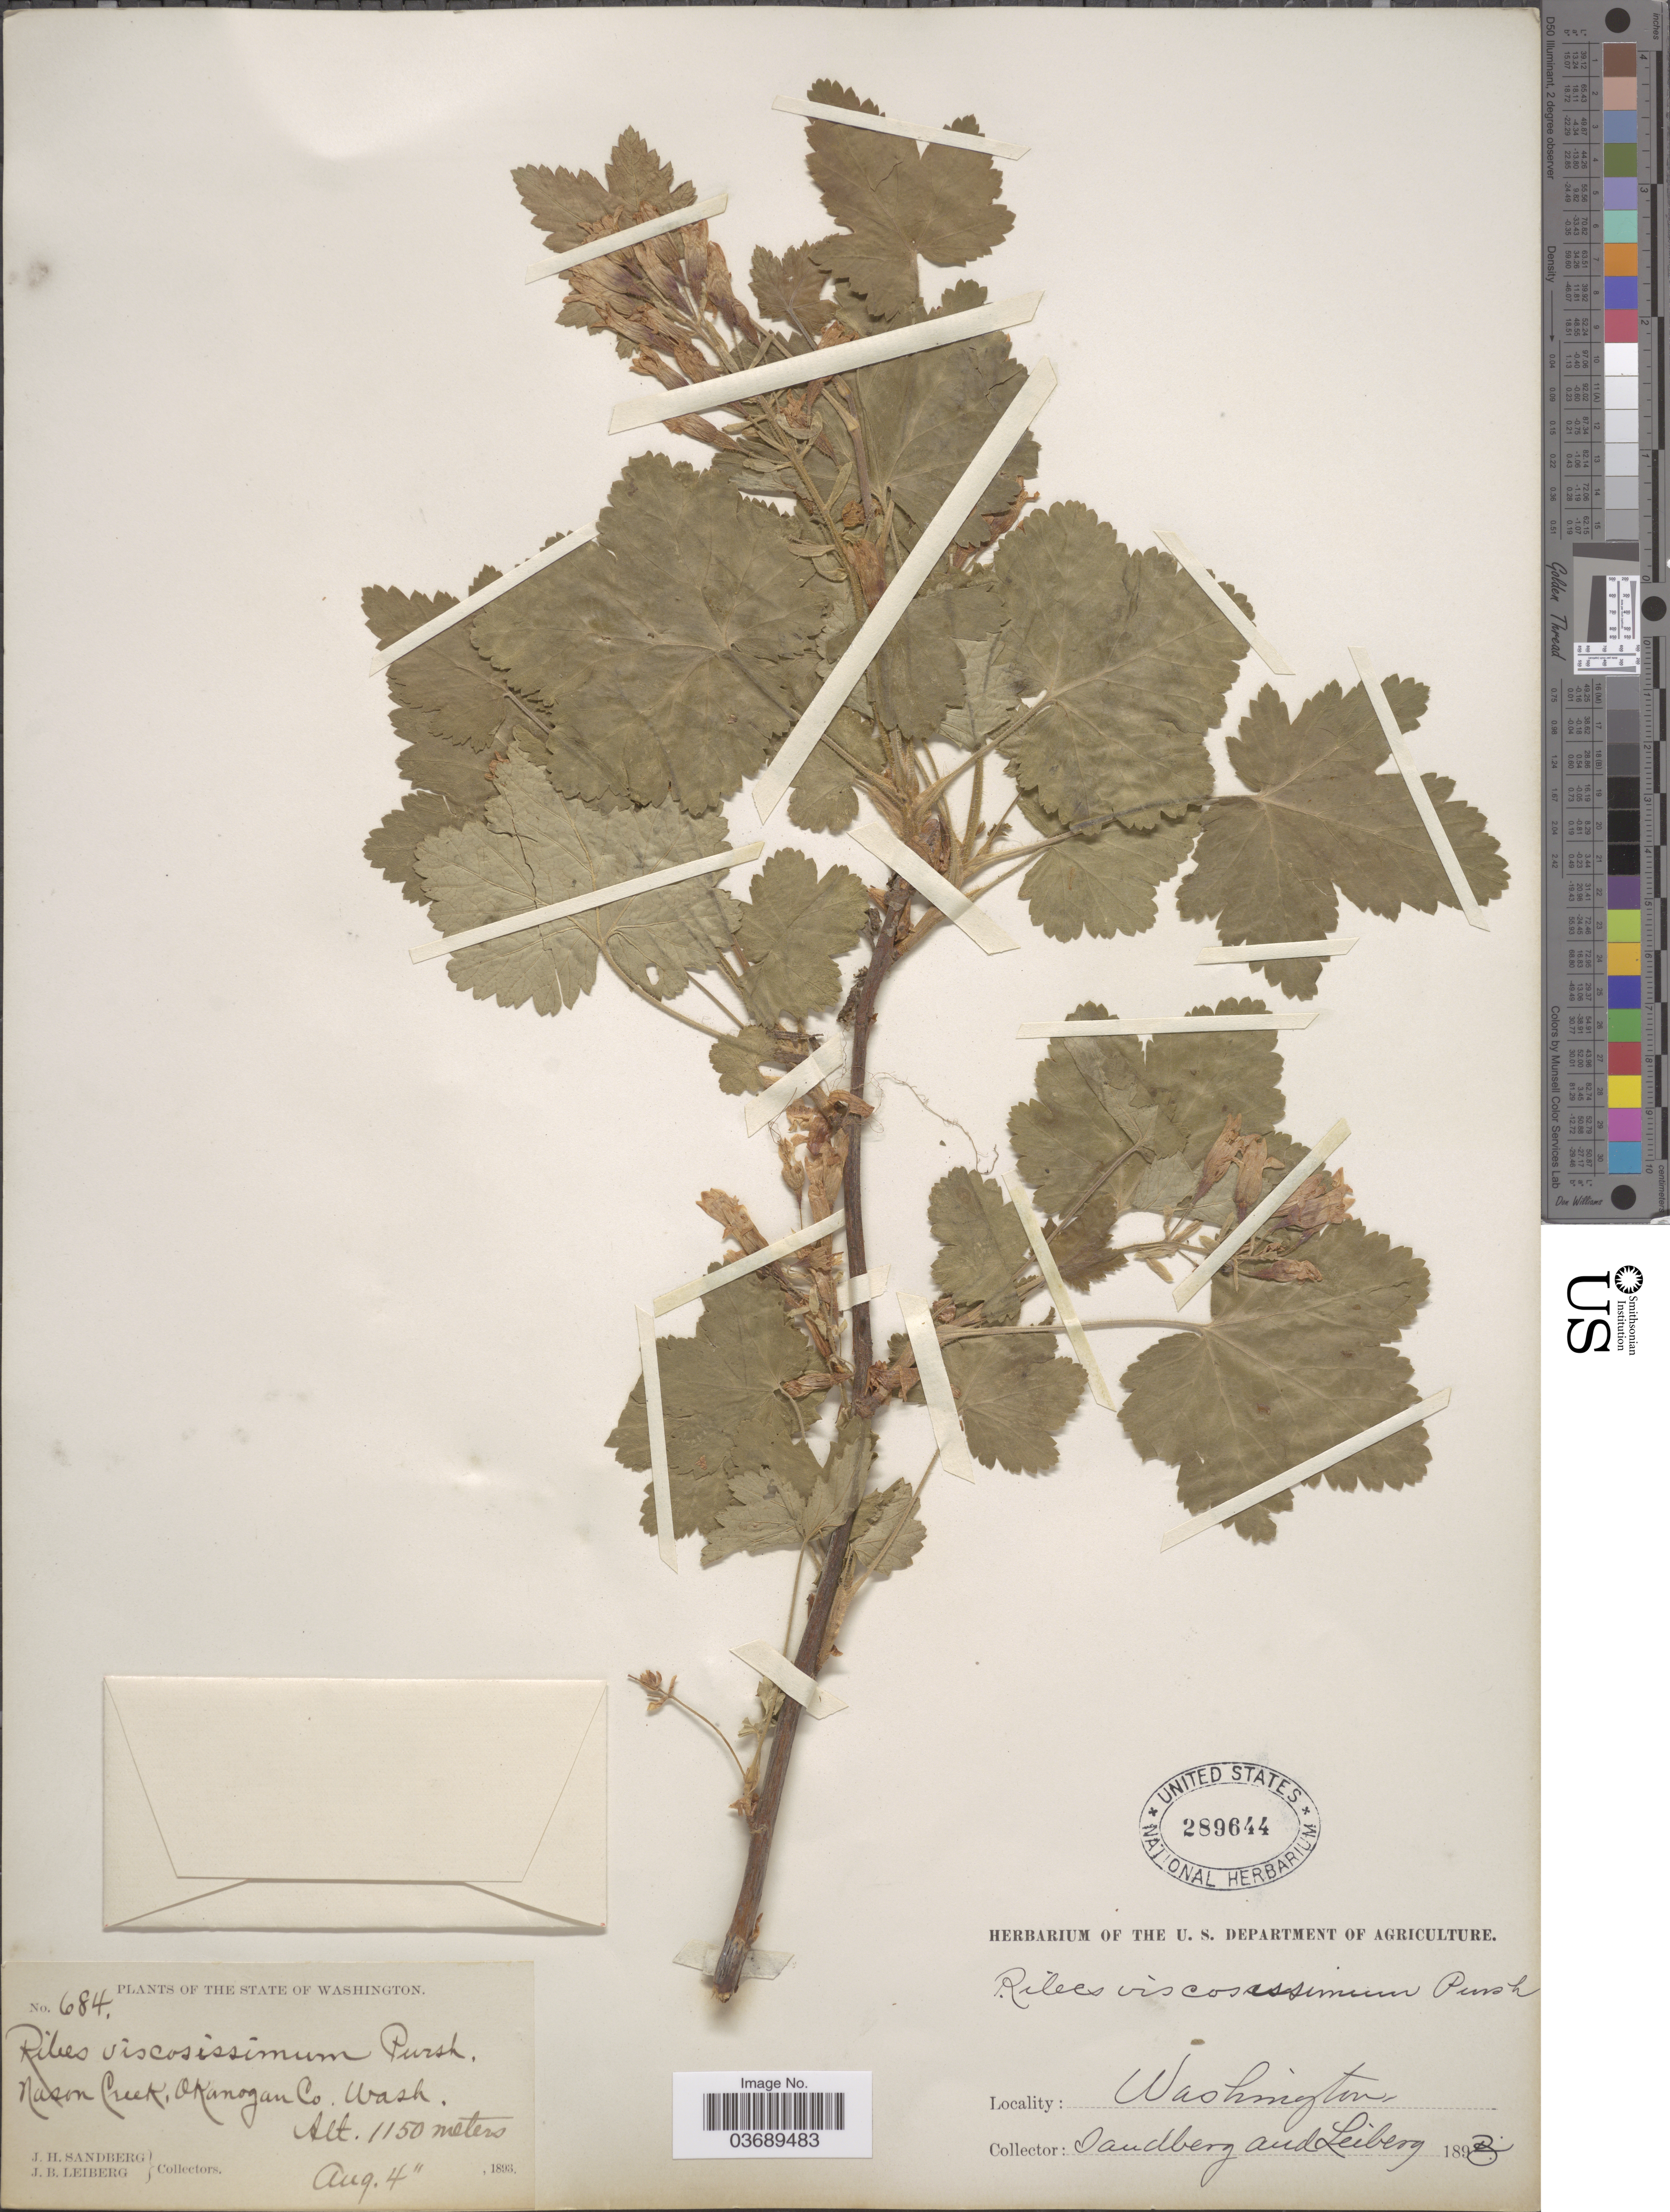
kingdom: Plantae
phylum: Tracheophyta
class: Magnoliopsida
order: Saxifragales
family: Grossulariaceae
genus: Ribes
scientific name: Ribes viscosissimum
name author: Pursh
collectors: J. H. Sandberg & J. B. Leiberg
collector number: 684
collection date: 1893-08-04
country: United States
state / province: Washington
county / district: Okanogan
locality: Nason Creek, Okanogan Co.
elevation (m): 1150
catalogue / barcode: US 289644